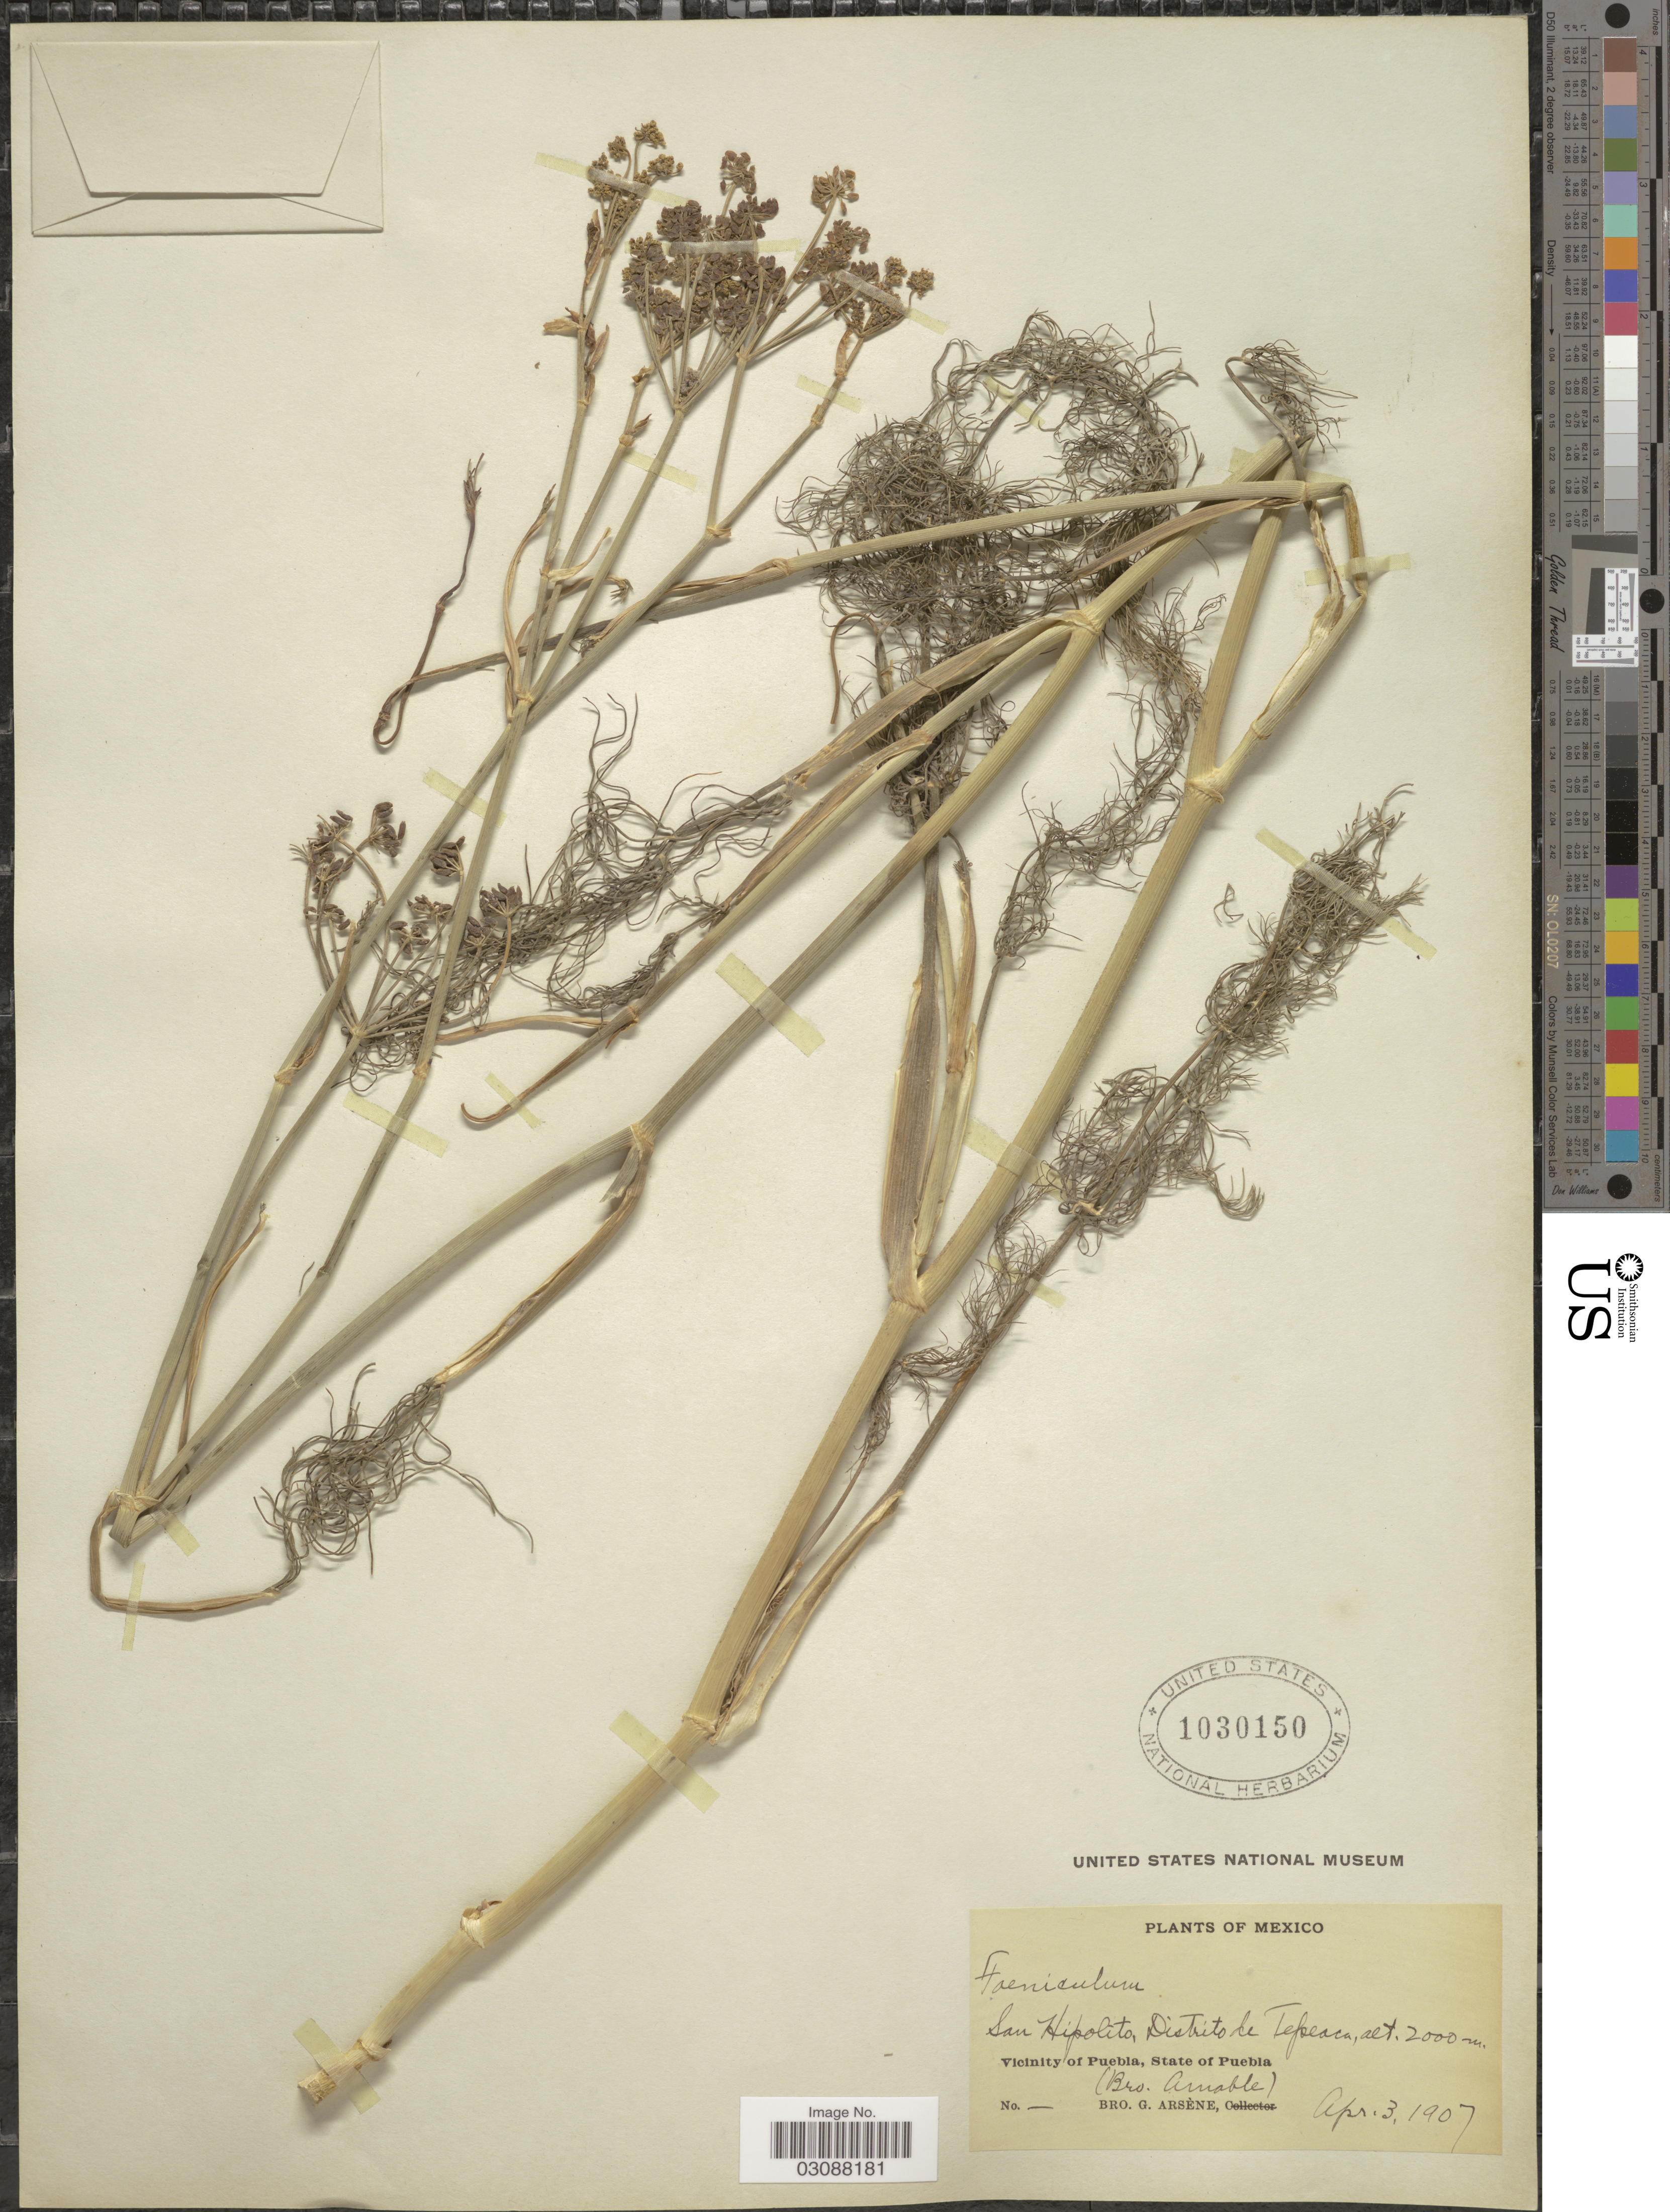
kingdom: Plantae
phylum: Tracheophyta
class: Magnoliopsida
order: Apiales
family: Apiaceae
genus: Foeniculum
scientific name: Foeniculum sp.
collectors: Bro. G. Arsène & B. Amable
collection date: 1907-04-03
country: Mexico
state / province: Puebla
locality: San Hipolito, Distrito de Tepaca, Vicinity of Puebla.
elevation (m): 2000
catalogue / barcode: US 1030150